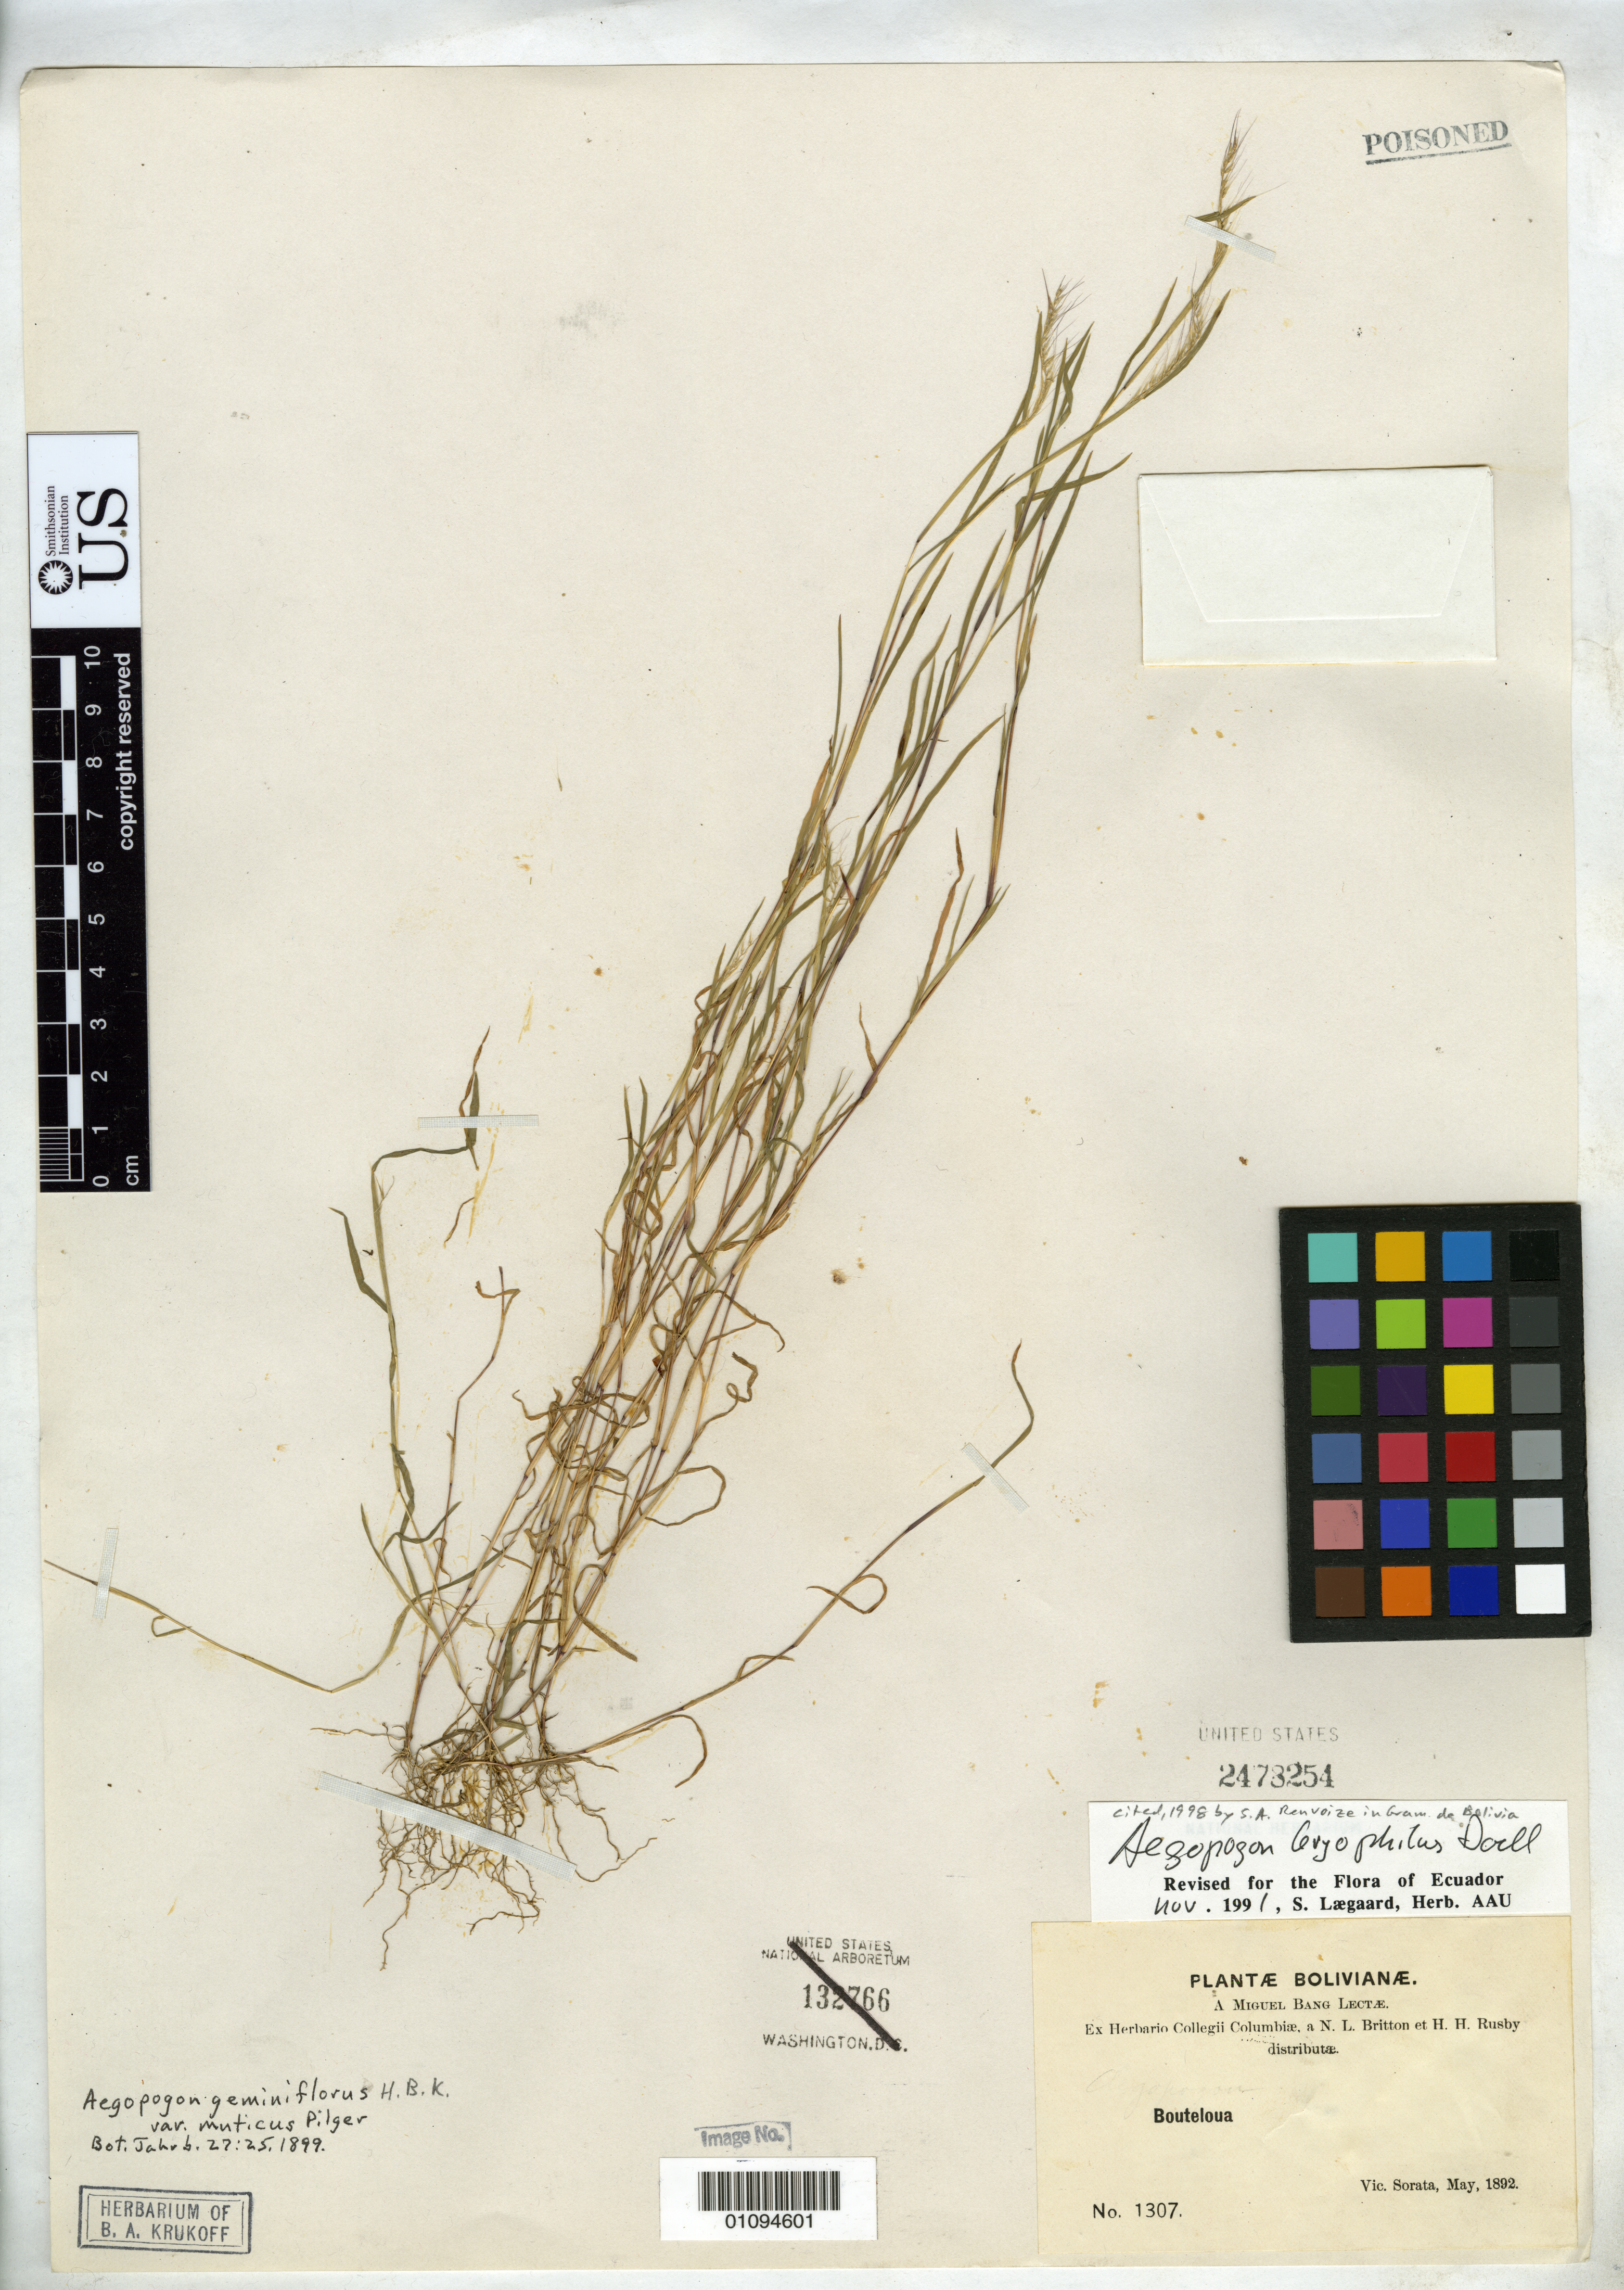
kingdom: Plantae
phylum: Tracheophyta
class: Liliopsida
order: Poales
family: Poaceae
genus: Aegopogon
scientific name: Aegopogon geminiflorus var. muticus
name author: Pilg.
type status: Isotype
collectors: M. Bang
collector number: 1307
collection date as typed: May 1892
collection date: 1892-05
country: Bolivia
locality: Vic. Sorata.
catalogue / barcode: US 2478254